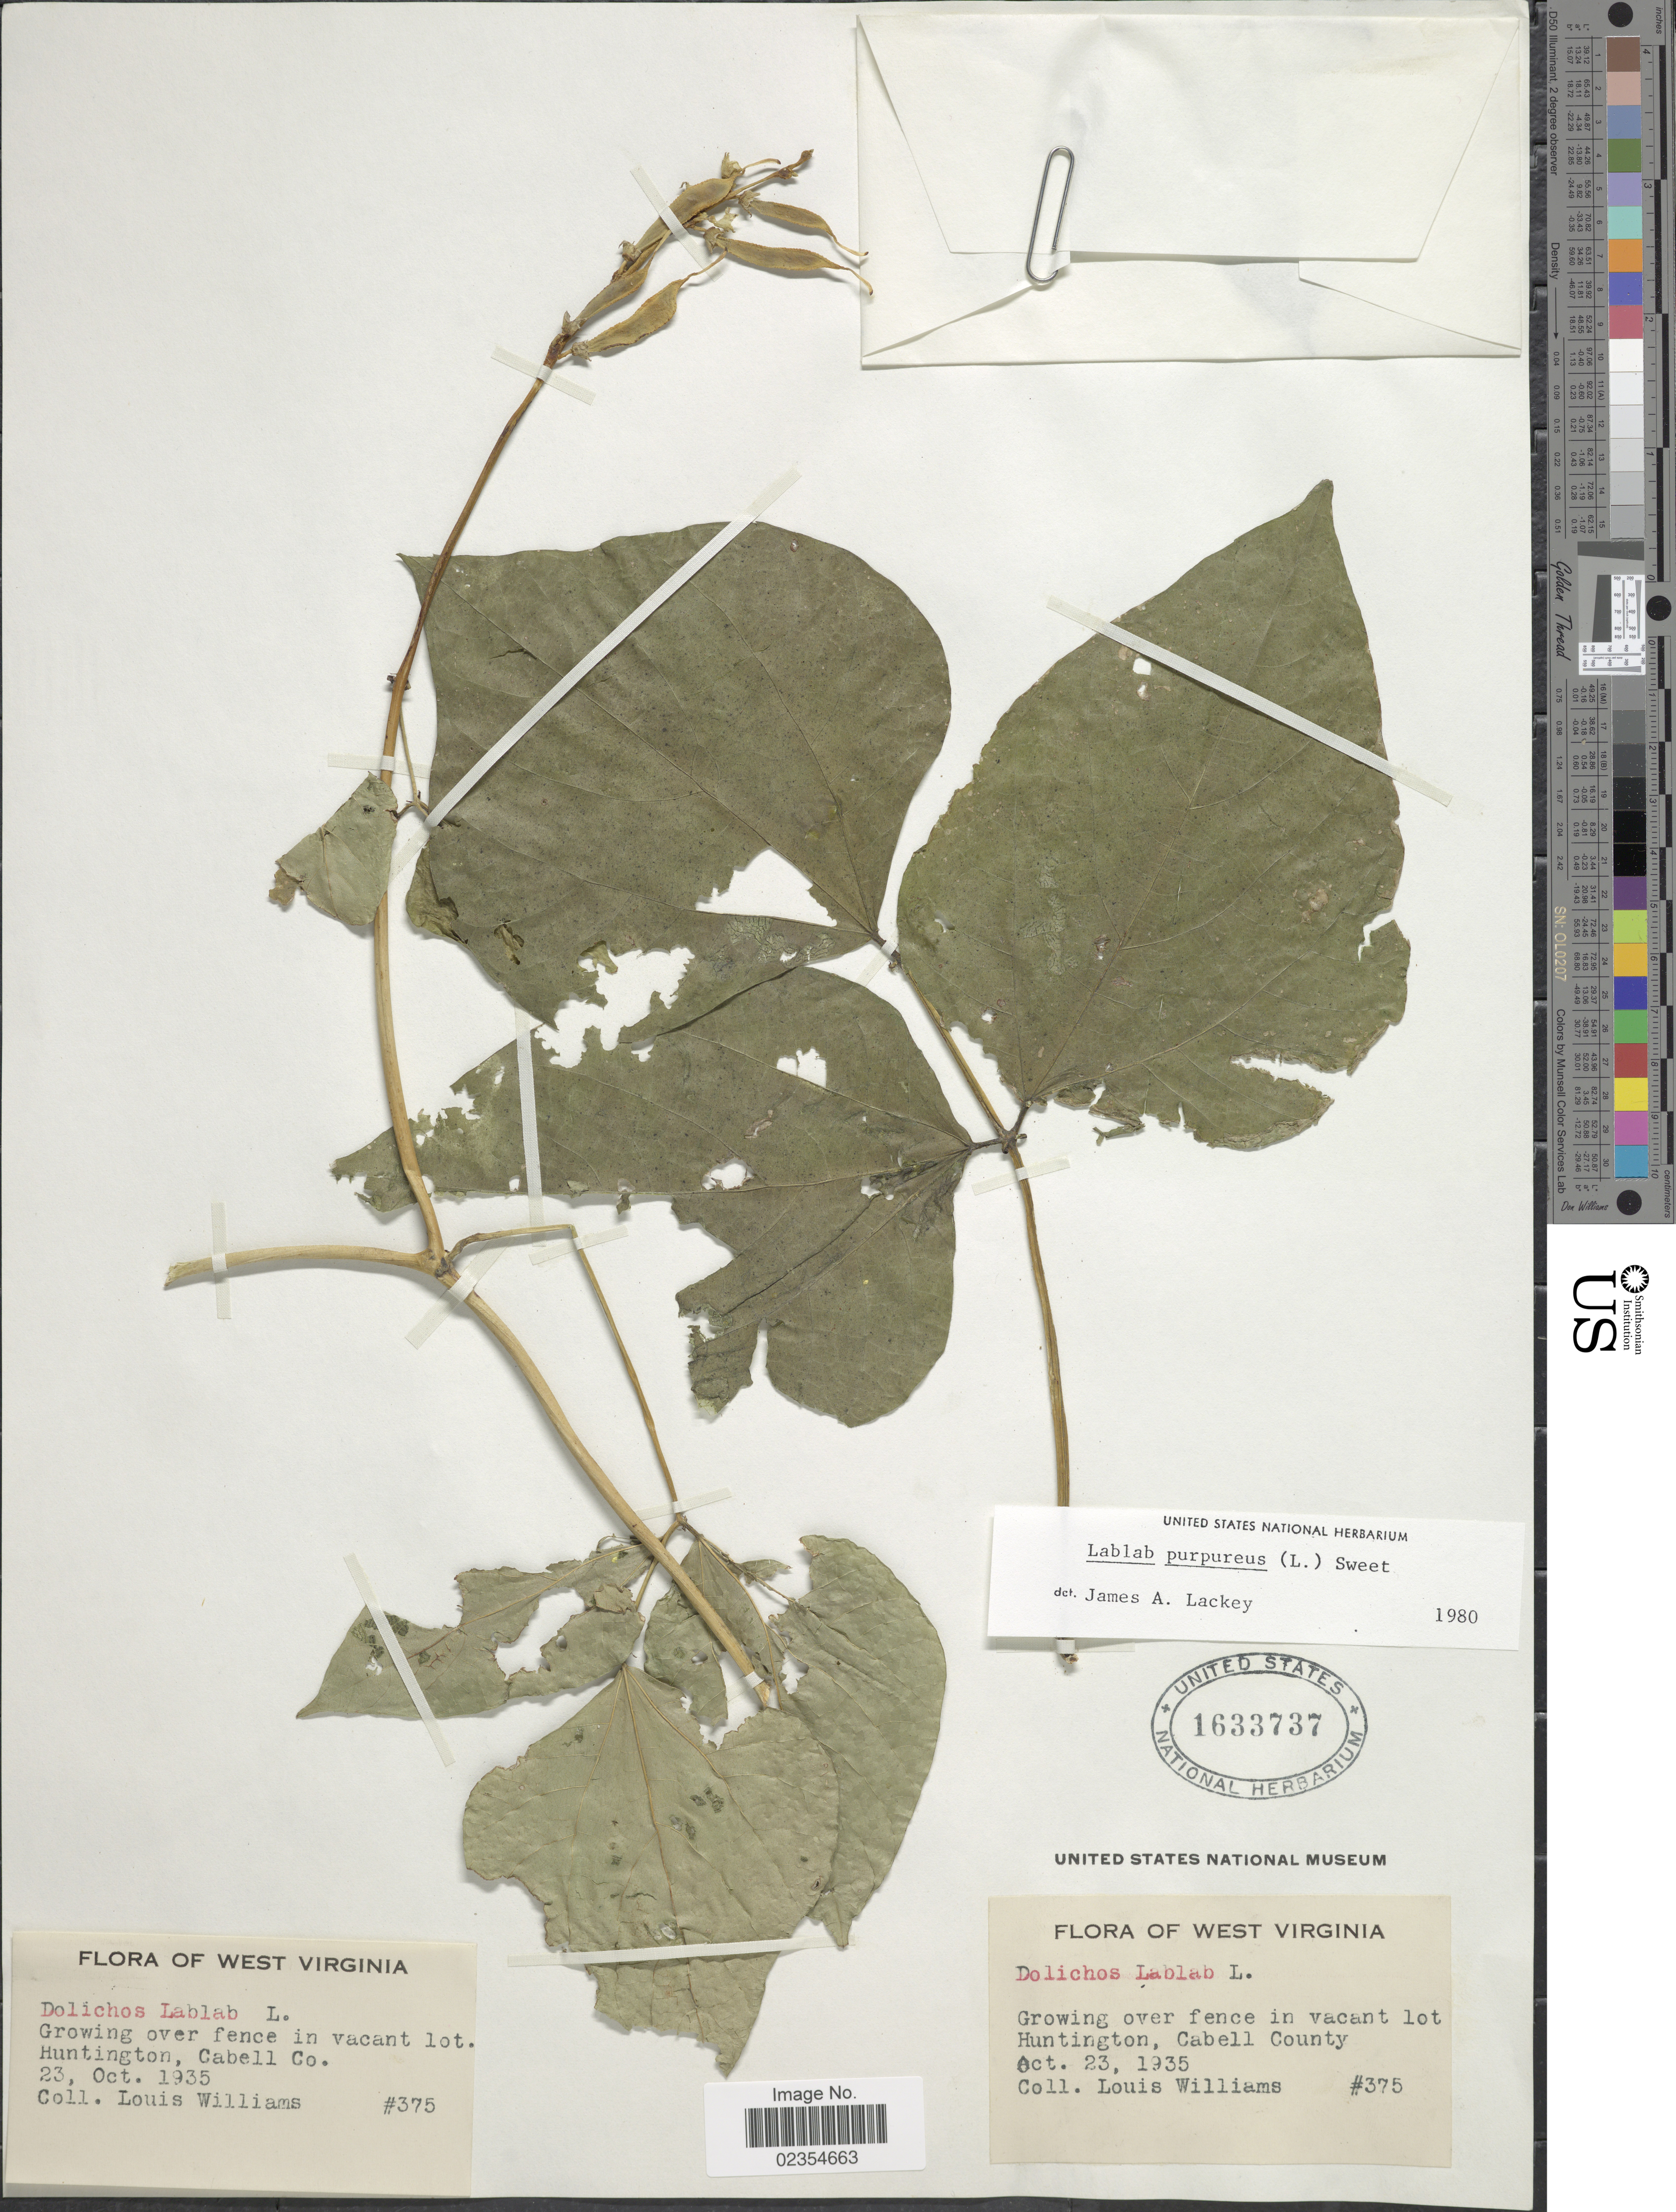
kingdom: Plantae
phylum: Tracheophyta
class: Magnoliopsida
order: Fabales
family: Fabaceae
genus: Lablab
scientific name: Lablab purpureus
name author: (L.) Sweet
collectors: L. O. Williams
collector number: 375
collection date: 1935-10-23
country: United States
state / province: West Virginia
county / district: Cabell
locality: Growing over fence in vacant lot Huntington, Cabell County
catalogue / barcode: US 1633737